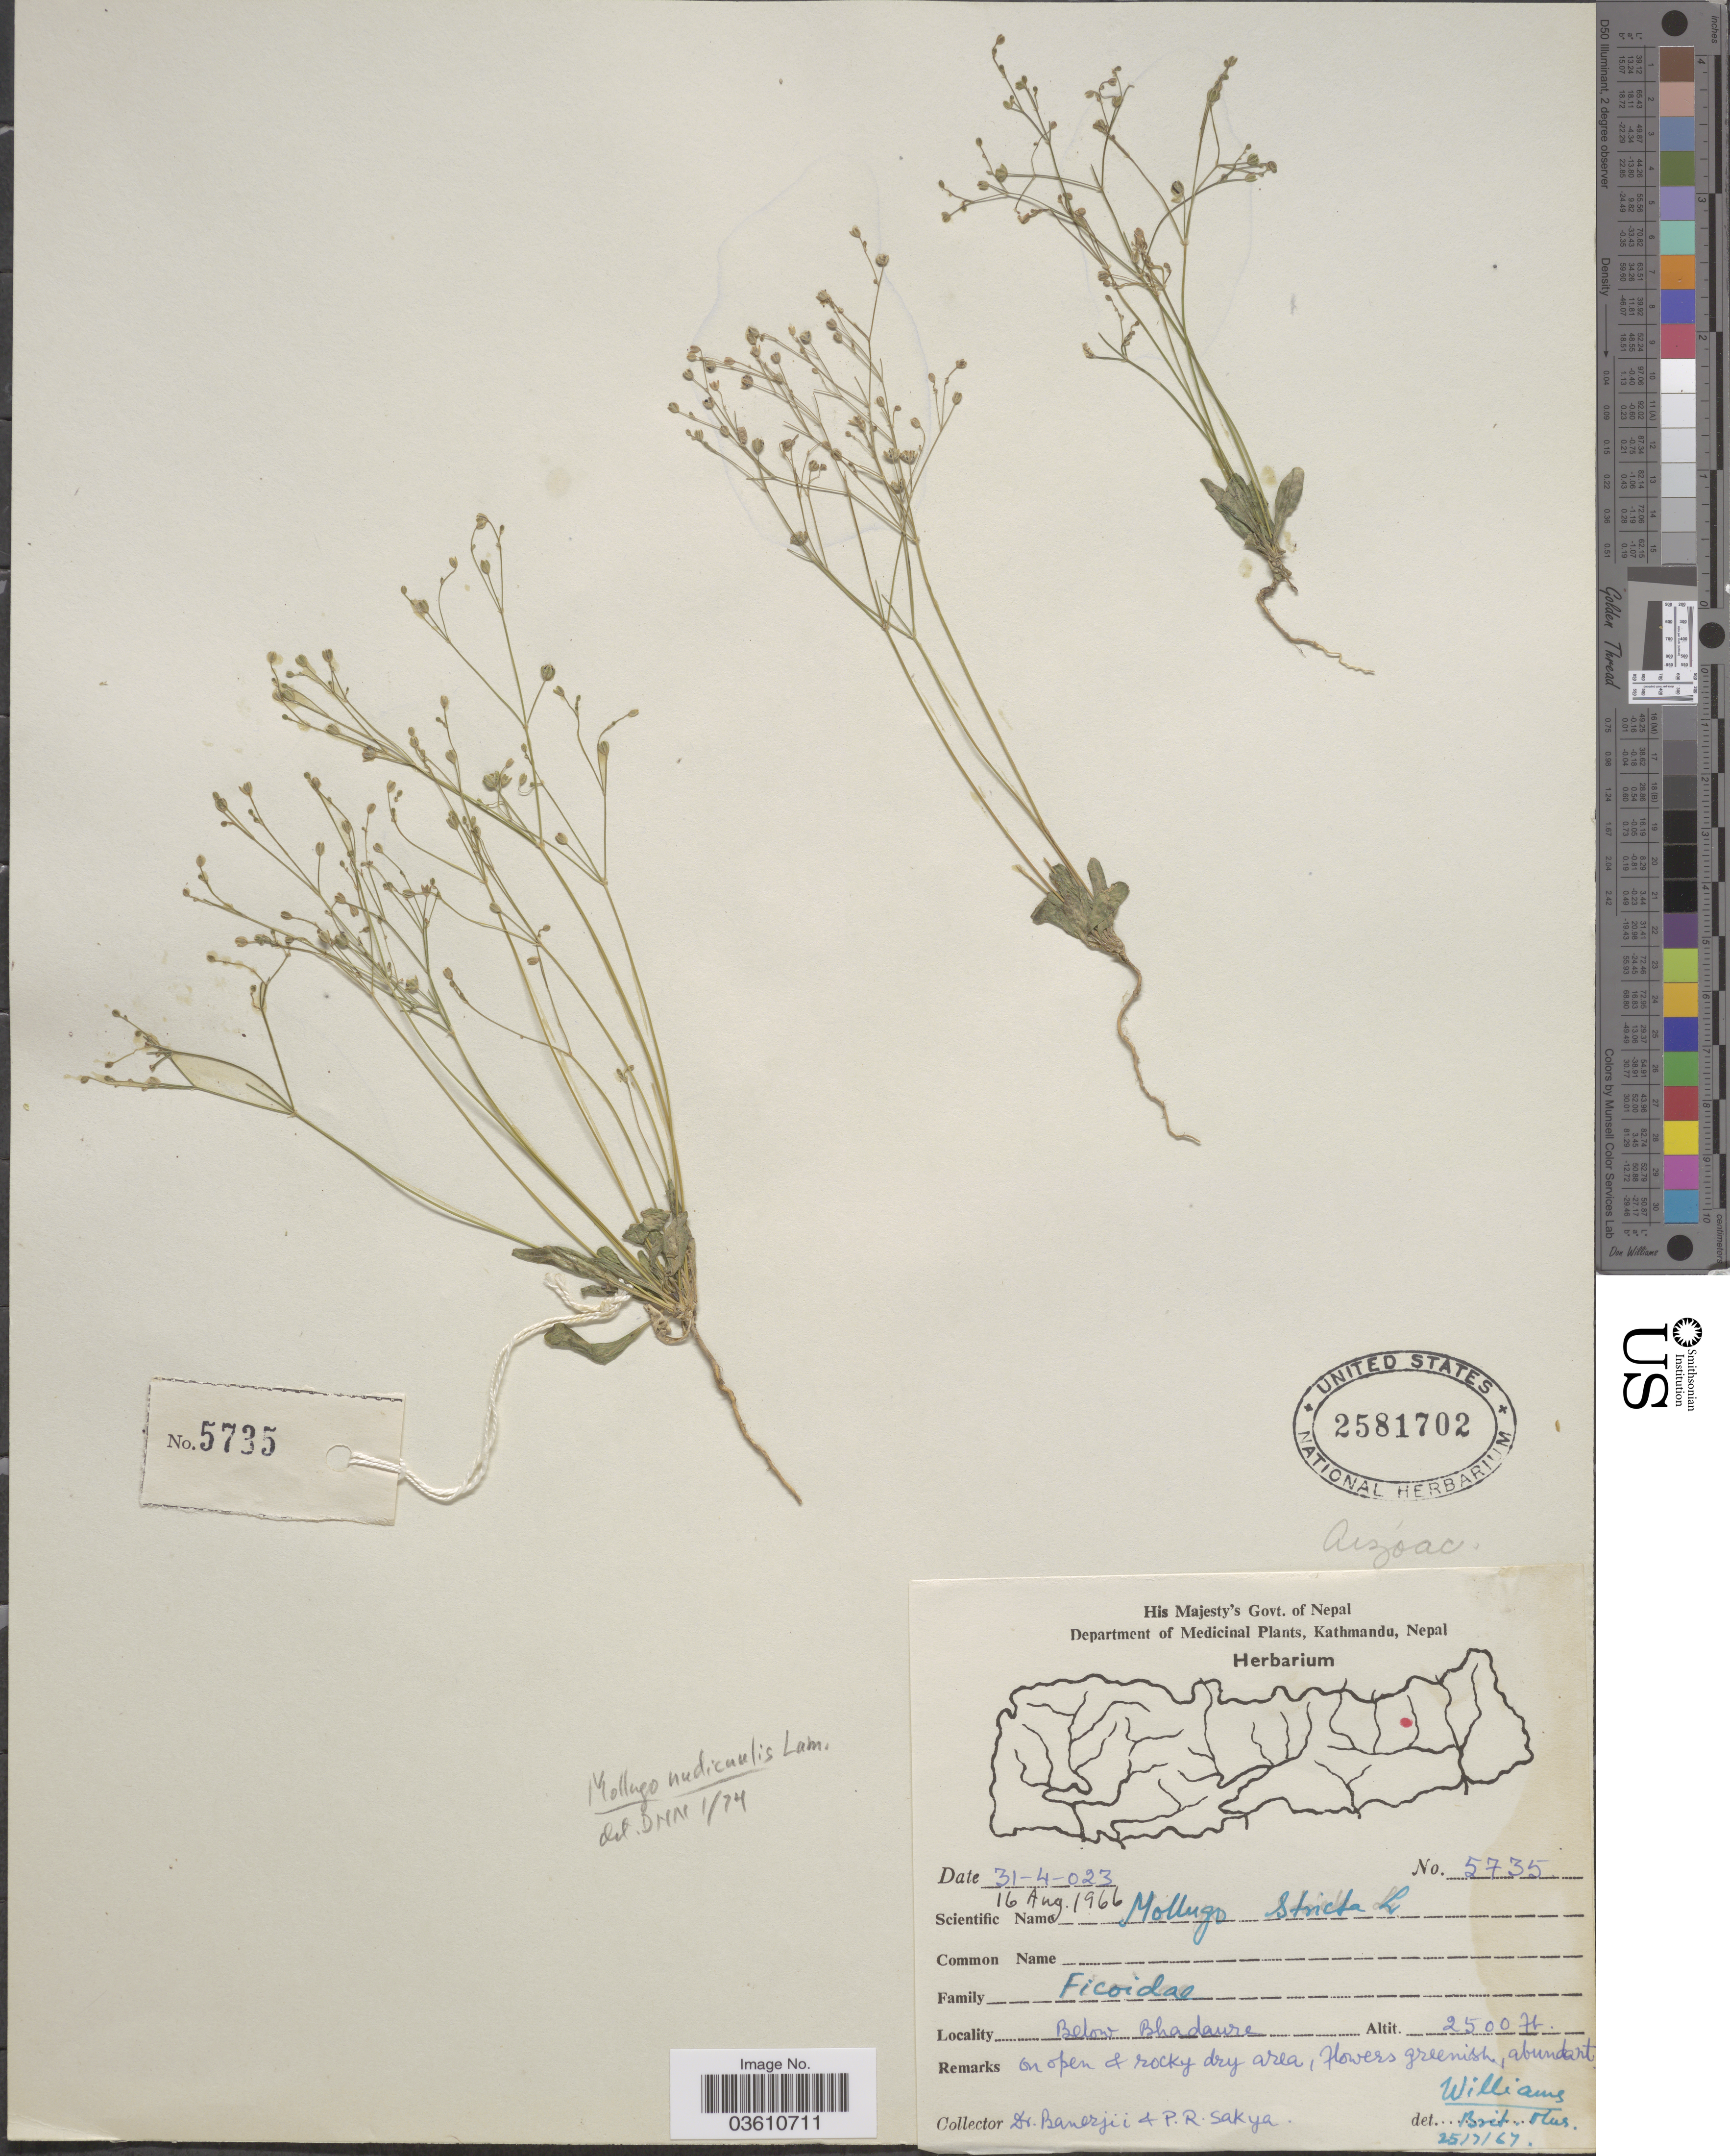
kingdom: Plantae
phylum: Tracheophyta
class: Magnoliopsida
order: Caryophyllales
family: Molluginaceae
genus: Paramollugo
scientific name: Paramollugo nudicaulis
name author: (Lam.) Thulin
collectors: -. Banerjee & P. Sakya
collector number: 5735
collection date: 1966-08-16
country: Nepal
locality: Below Bhadaure.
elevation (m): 762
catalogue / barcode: US 2581702